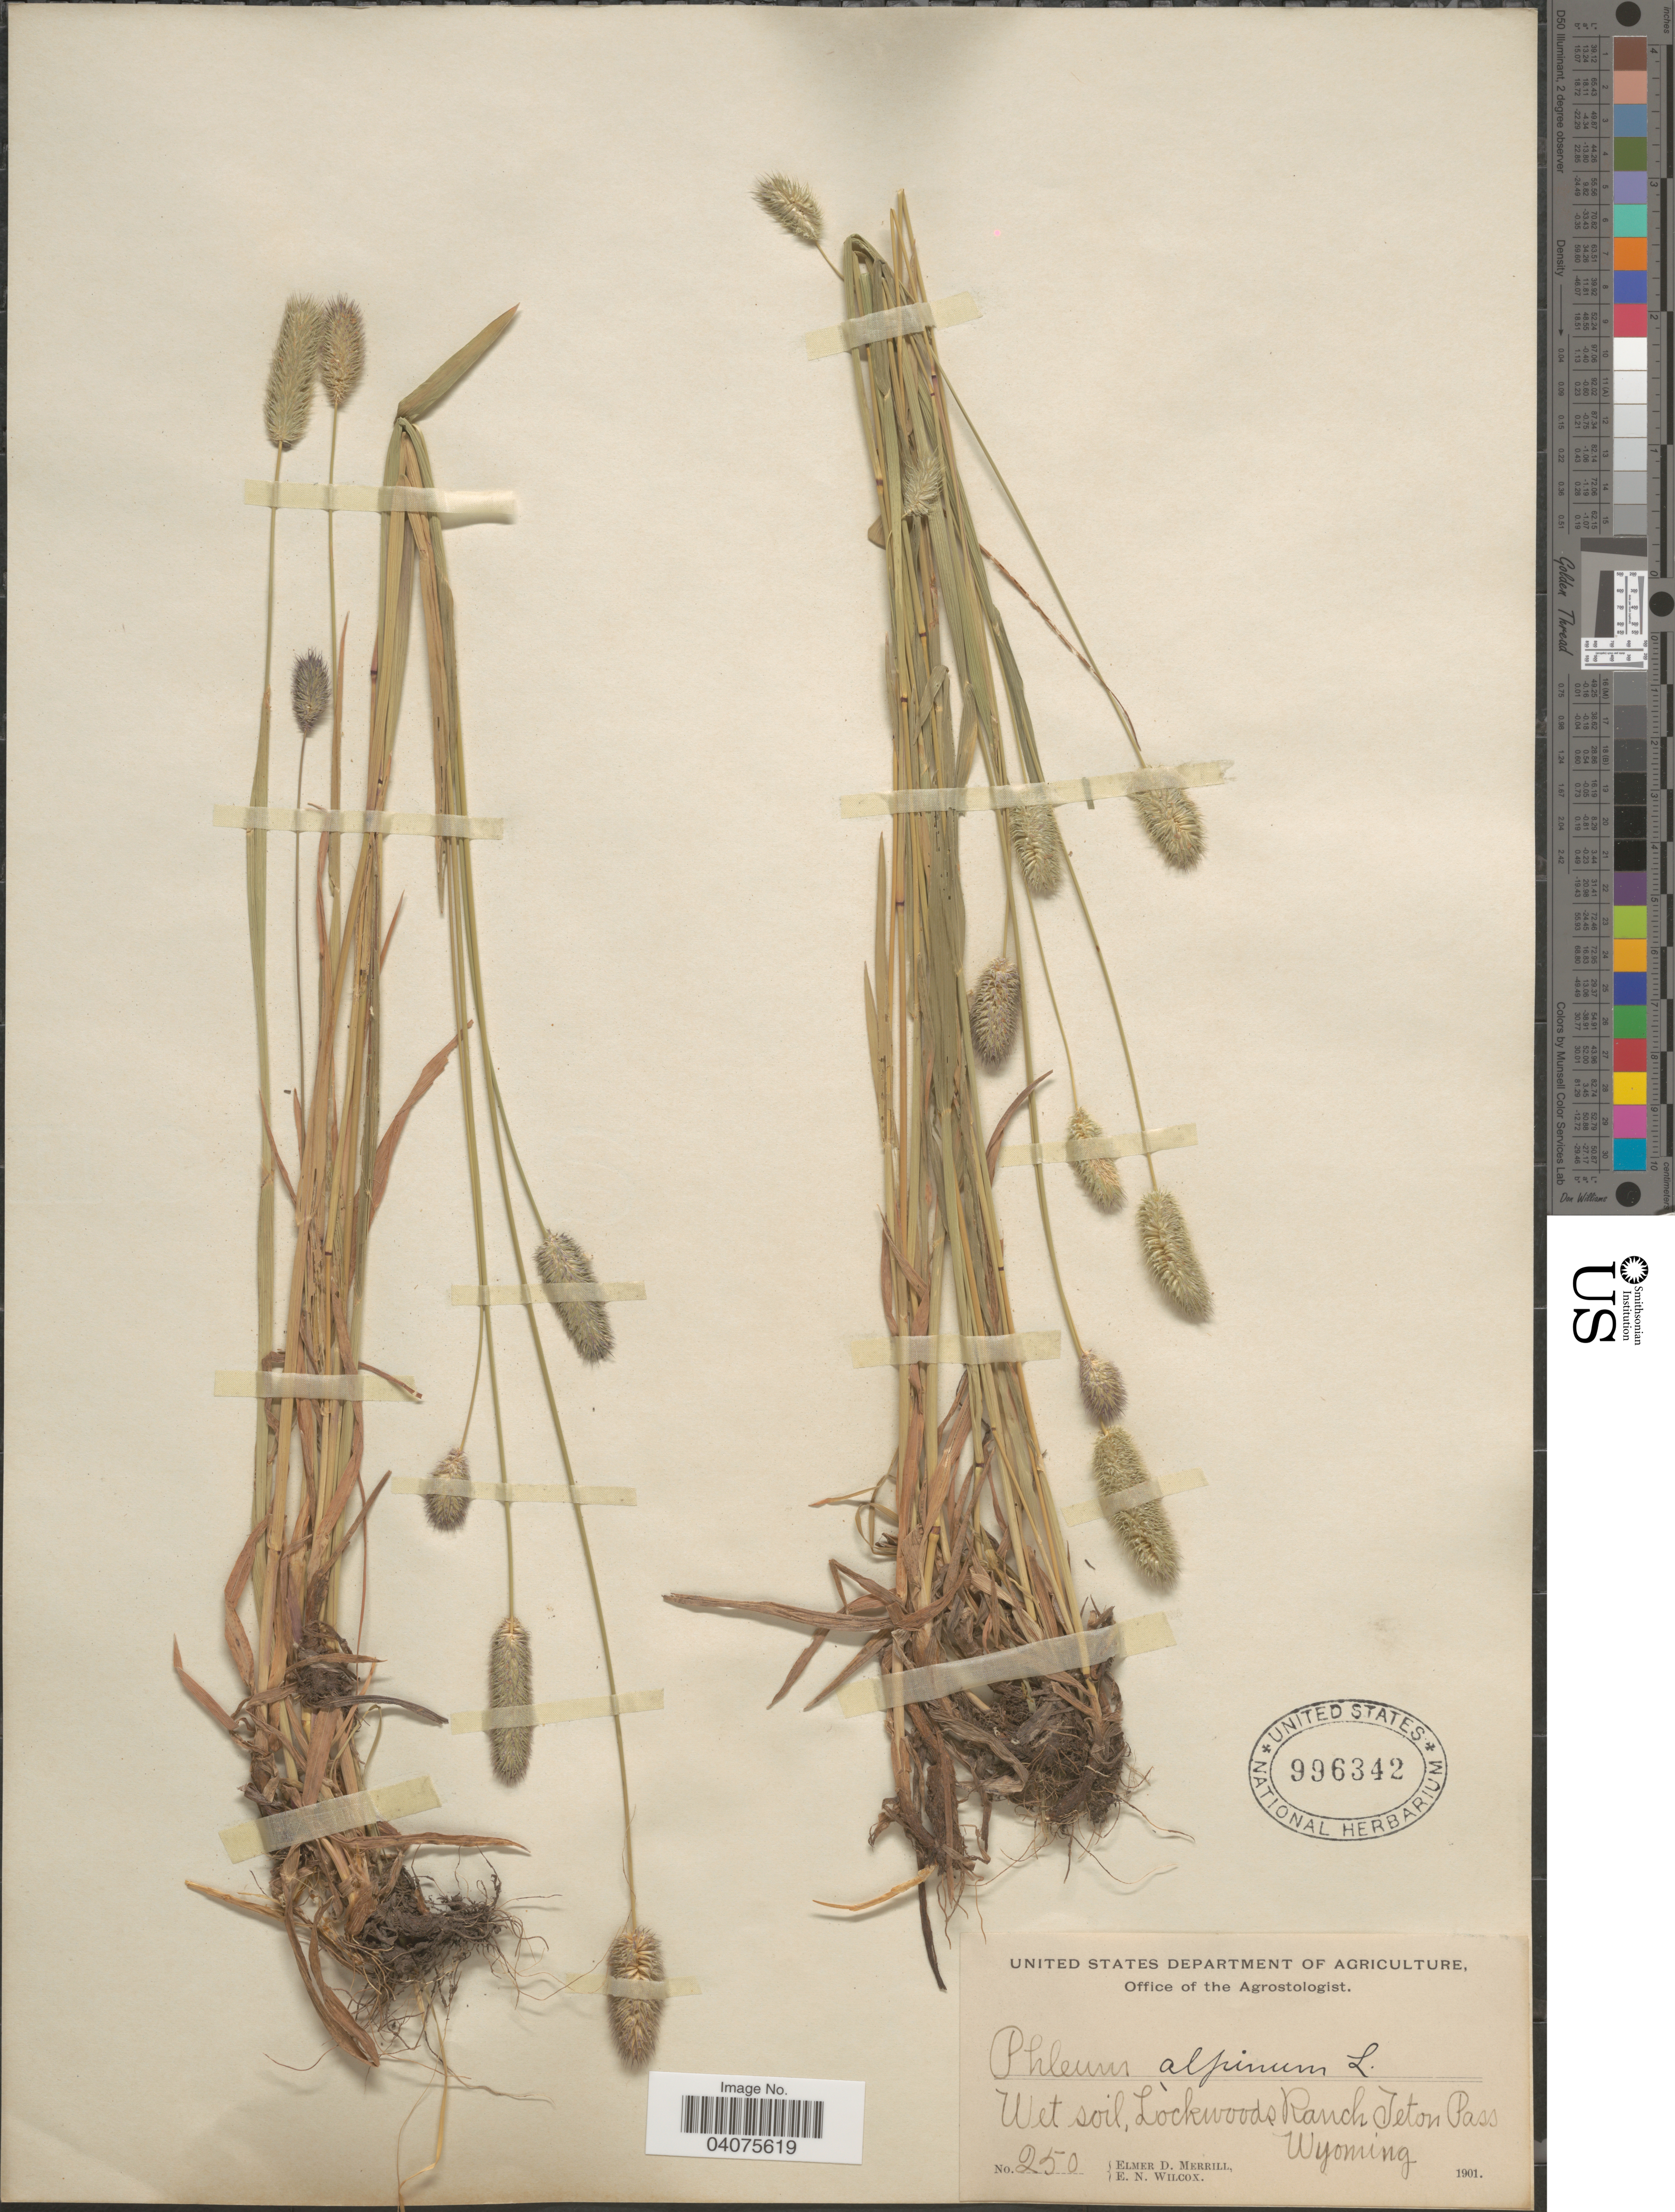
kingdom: Plantae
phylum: Tracheophyta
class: Liliopsida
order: Poales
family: Poaceae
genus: Phleum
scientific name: Phleum alpinum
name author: L.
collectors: E. D. Merrill & E. Wilcox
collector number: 250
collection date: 1901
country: United States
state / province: Wyoming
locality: Lockwoods Ranch, Teton Pass.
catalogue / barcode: US 996342